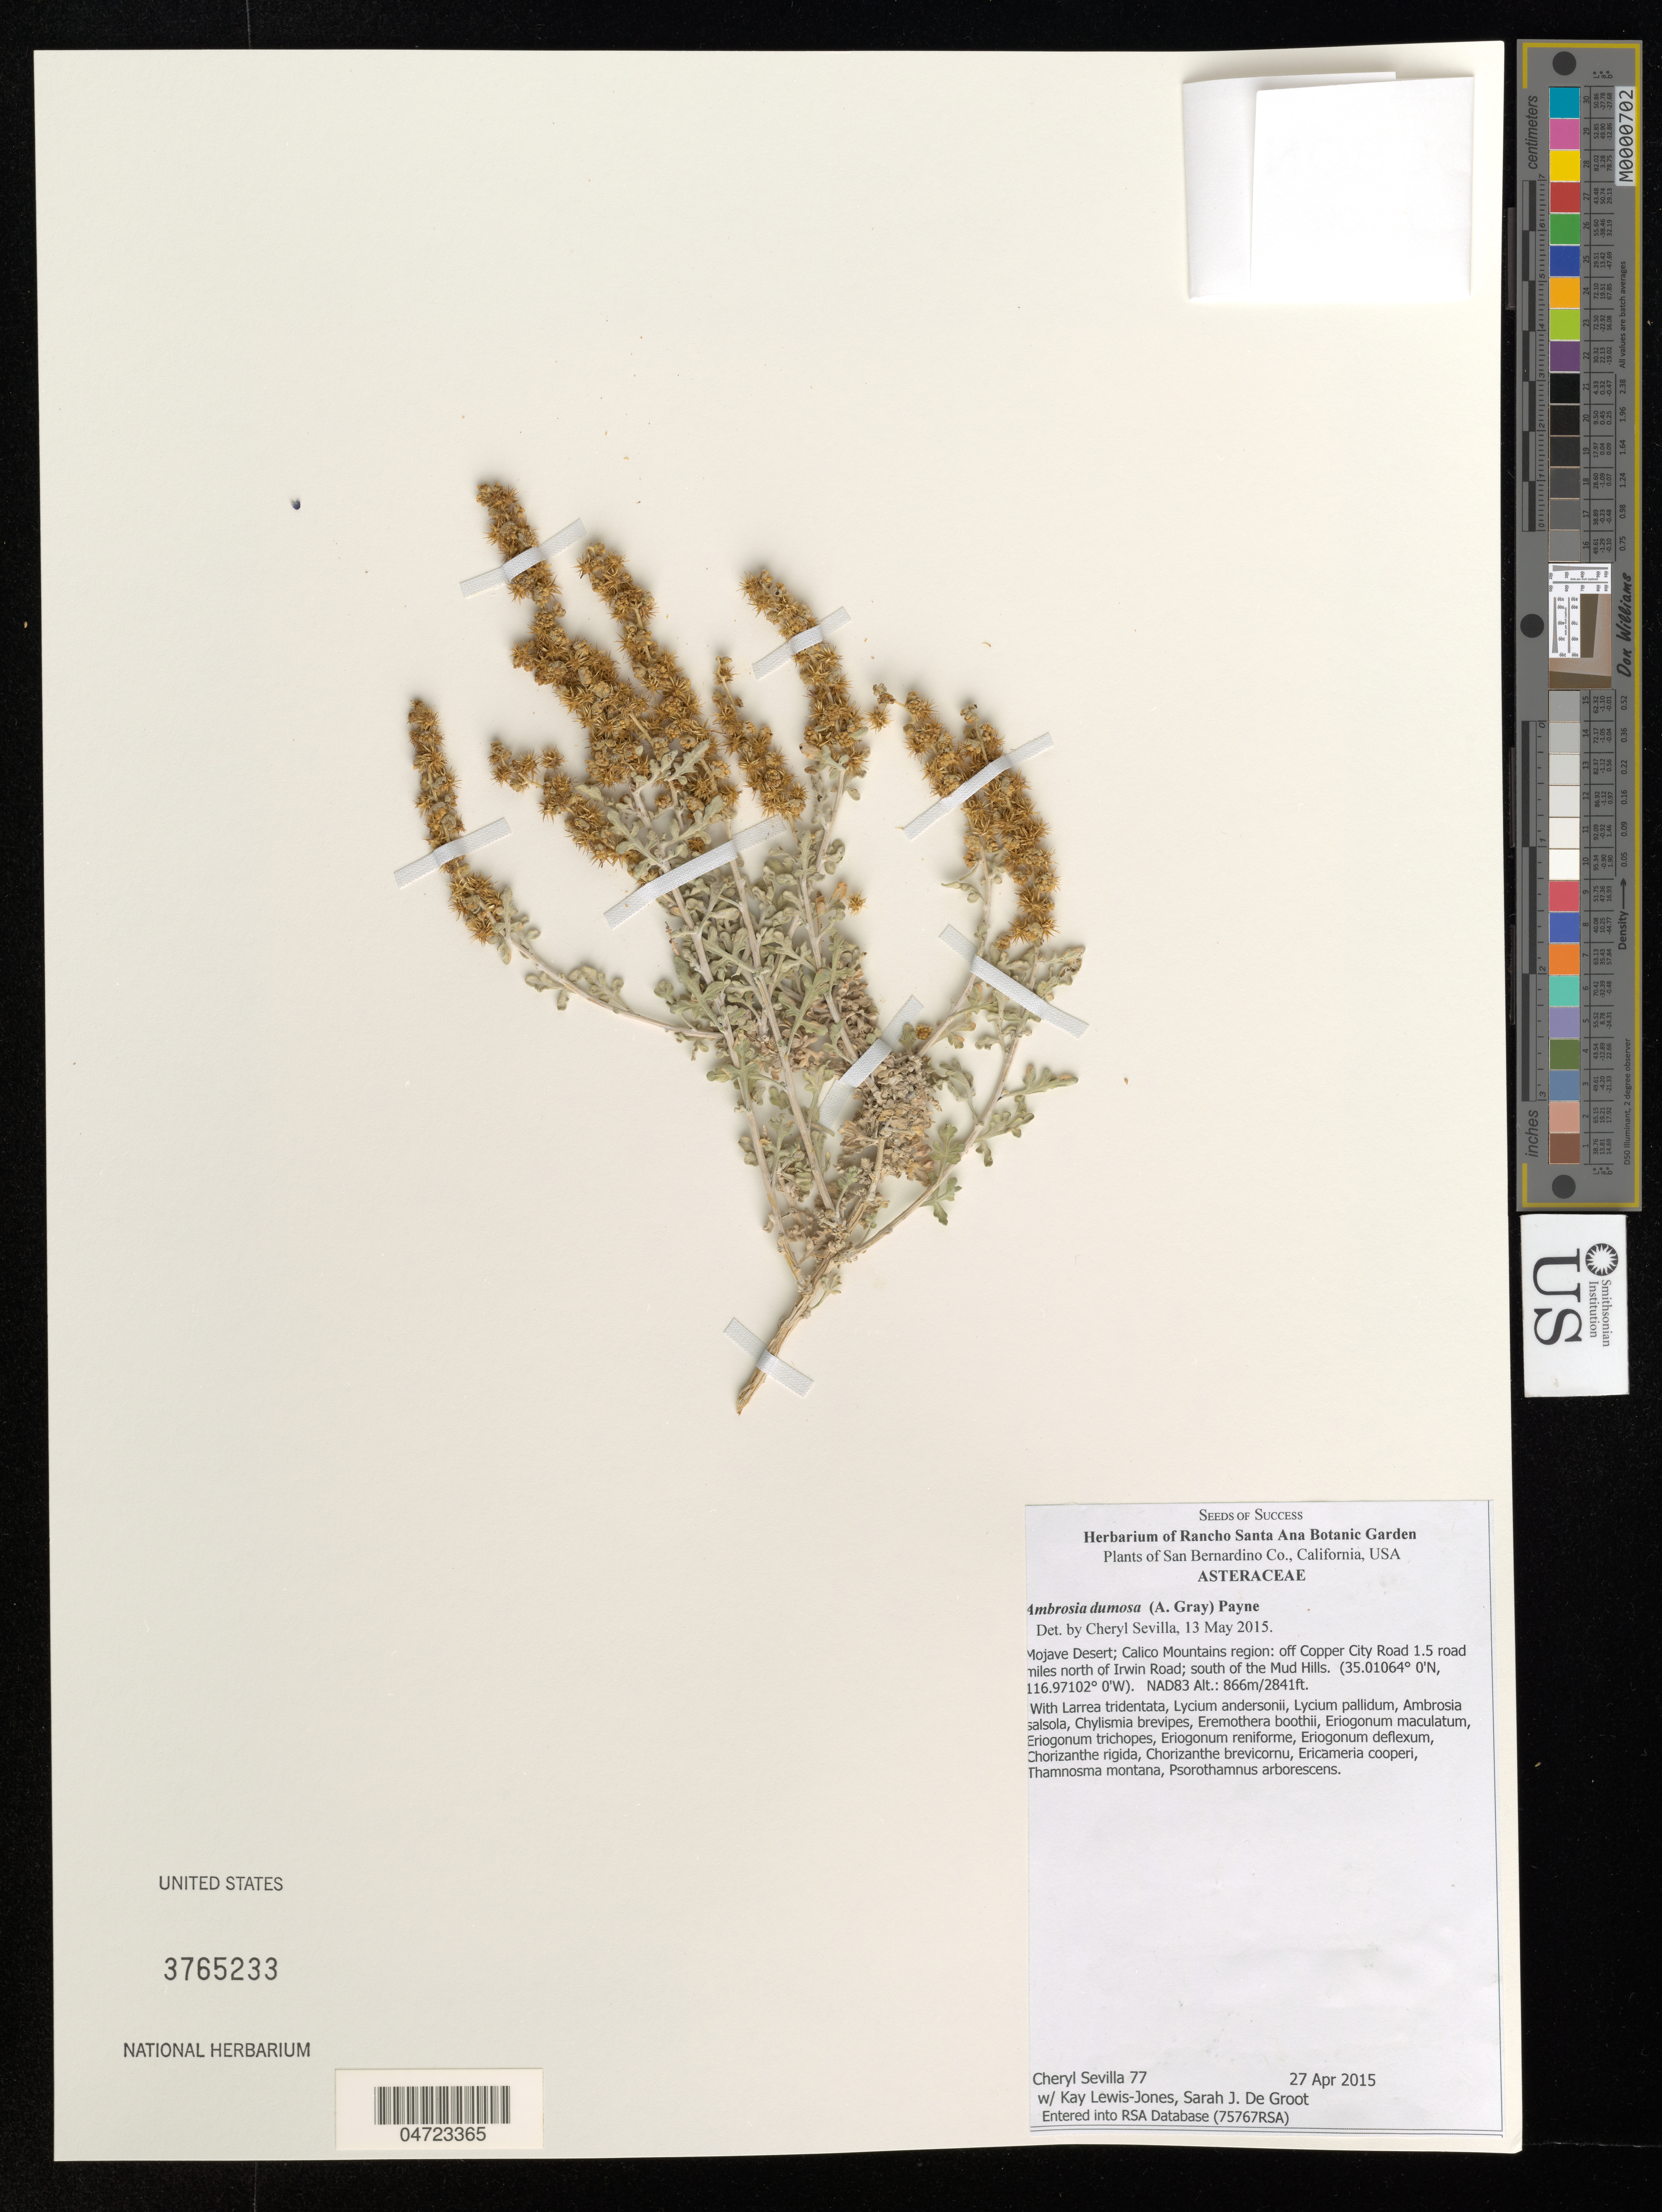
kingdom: Plantae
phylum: Tracheophyta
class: Magnoliopsida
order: Asterales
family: Asteraceae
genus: Ambrosia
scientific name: Ambrosia dumosa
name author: (A. Gray) W.W.Payne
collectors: C. Sevilla, K. Lewis-Jones & S. De Groot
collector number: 77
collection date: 2015-04-27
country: United States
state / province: California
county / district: San Bernardino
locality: San Bernardino Co. Mojave Desert; Calico Mountains region: off Copper City Road 1.5 road miles north of Irwin Road; south of the Mud Hills.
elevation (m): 866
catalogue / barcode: US 3765233